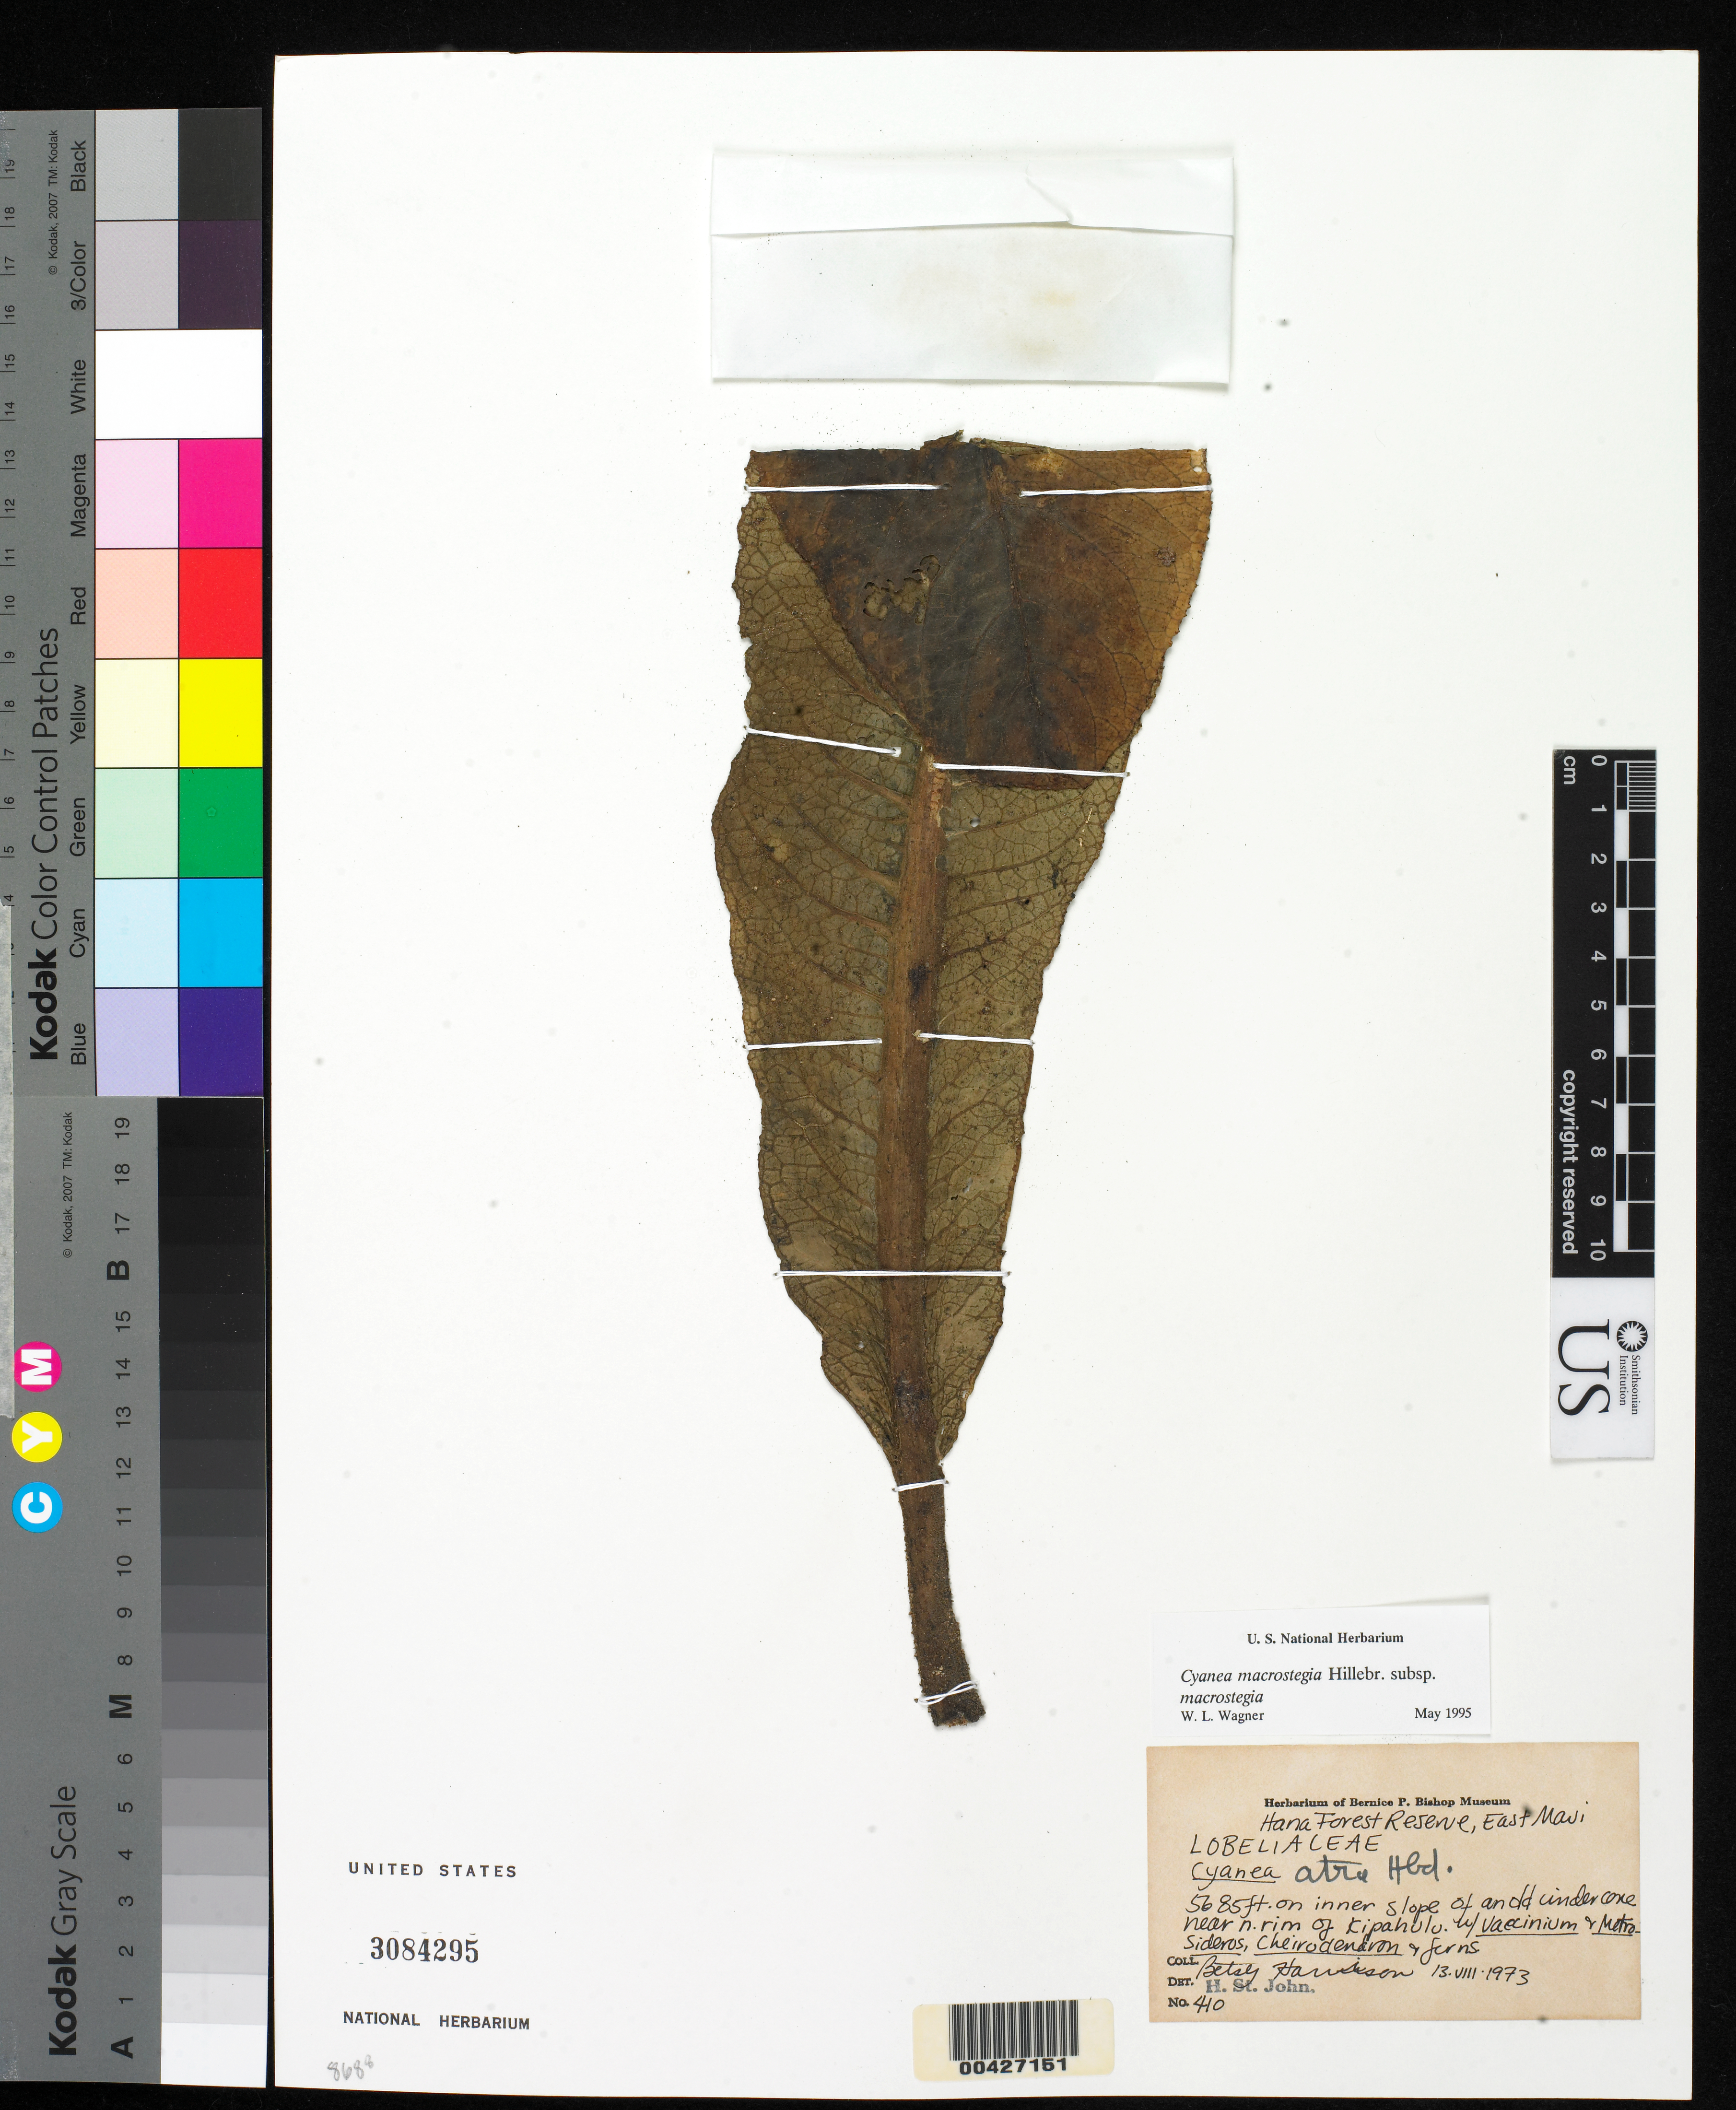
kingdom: Plantae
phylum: Tracheophyta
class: Magnoliopsida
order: Asterales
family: Campanulaceae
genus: Cyanea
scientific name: Cyanea macrostegia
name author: Hillebr.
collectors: K. R. Wood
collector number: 6093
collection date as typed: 21 Mar 1997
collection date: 1997-03-21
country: United States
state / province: Hawaii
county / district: Maui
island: Maui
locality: West Maui; Eke and surrounding ridges (Kahakuloa and ridges into Waihe'e)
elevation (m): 1036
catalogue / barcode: US 3366145